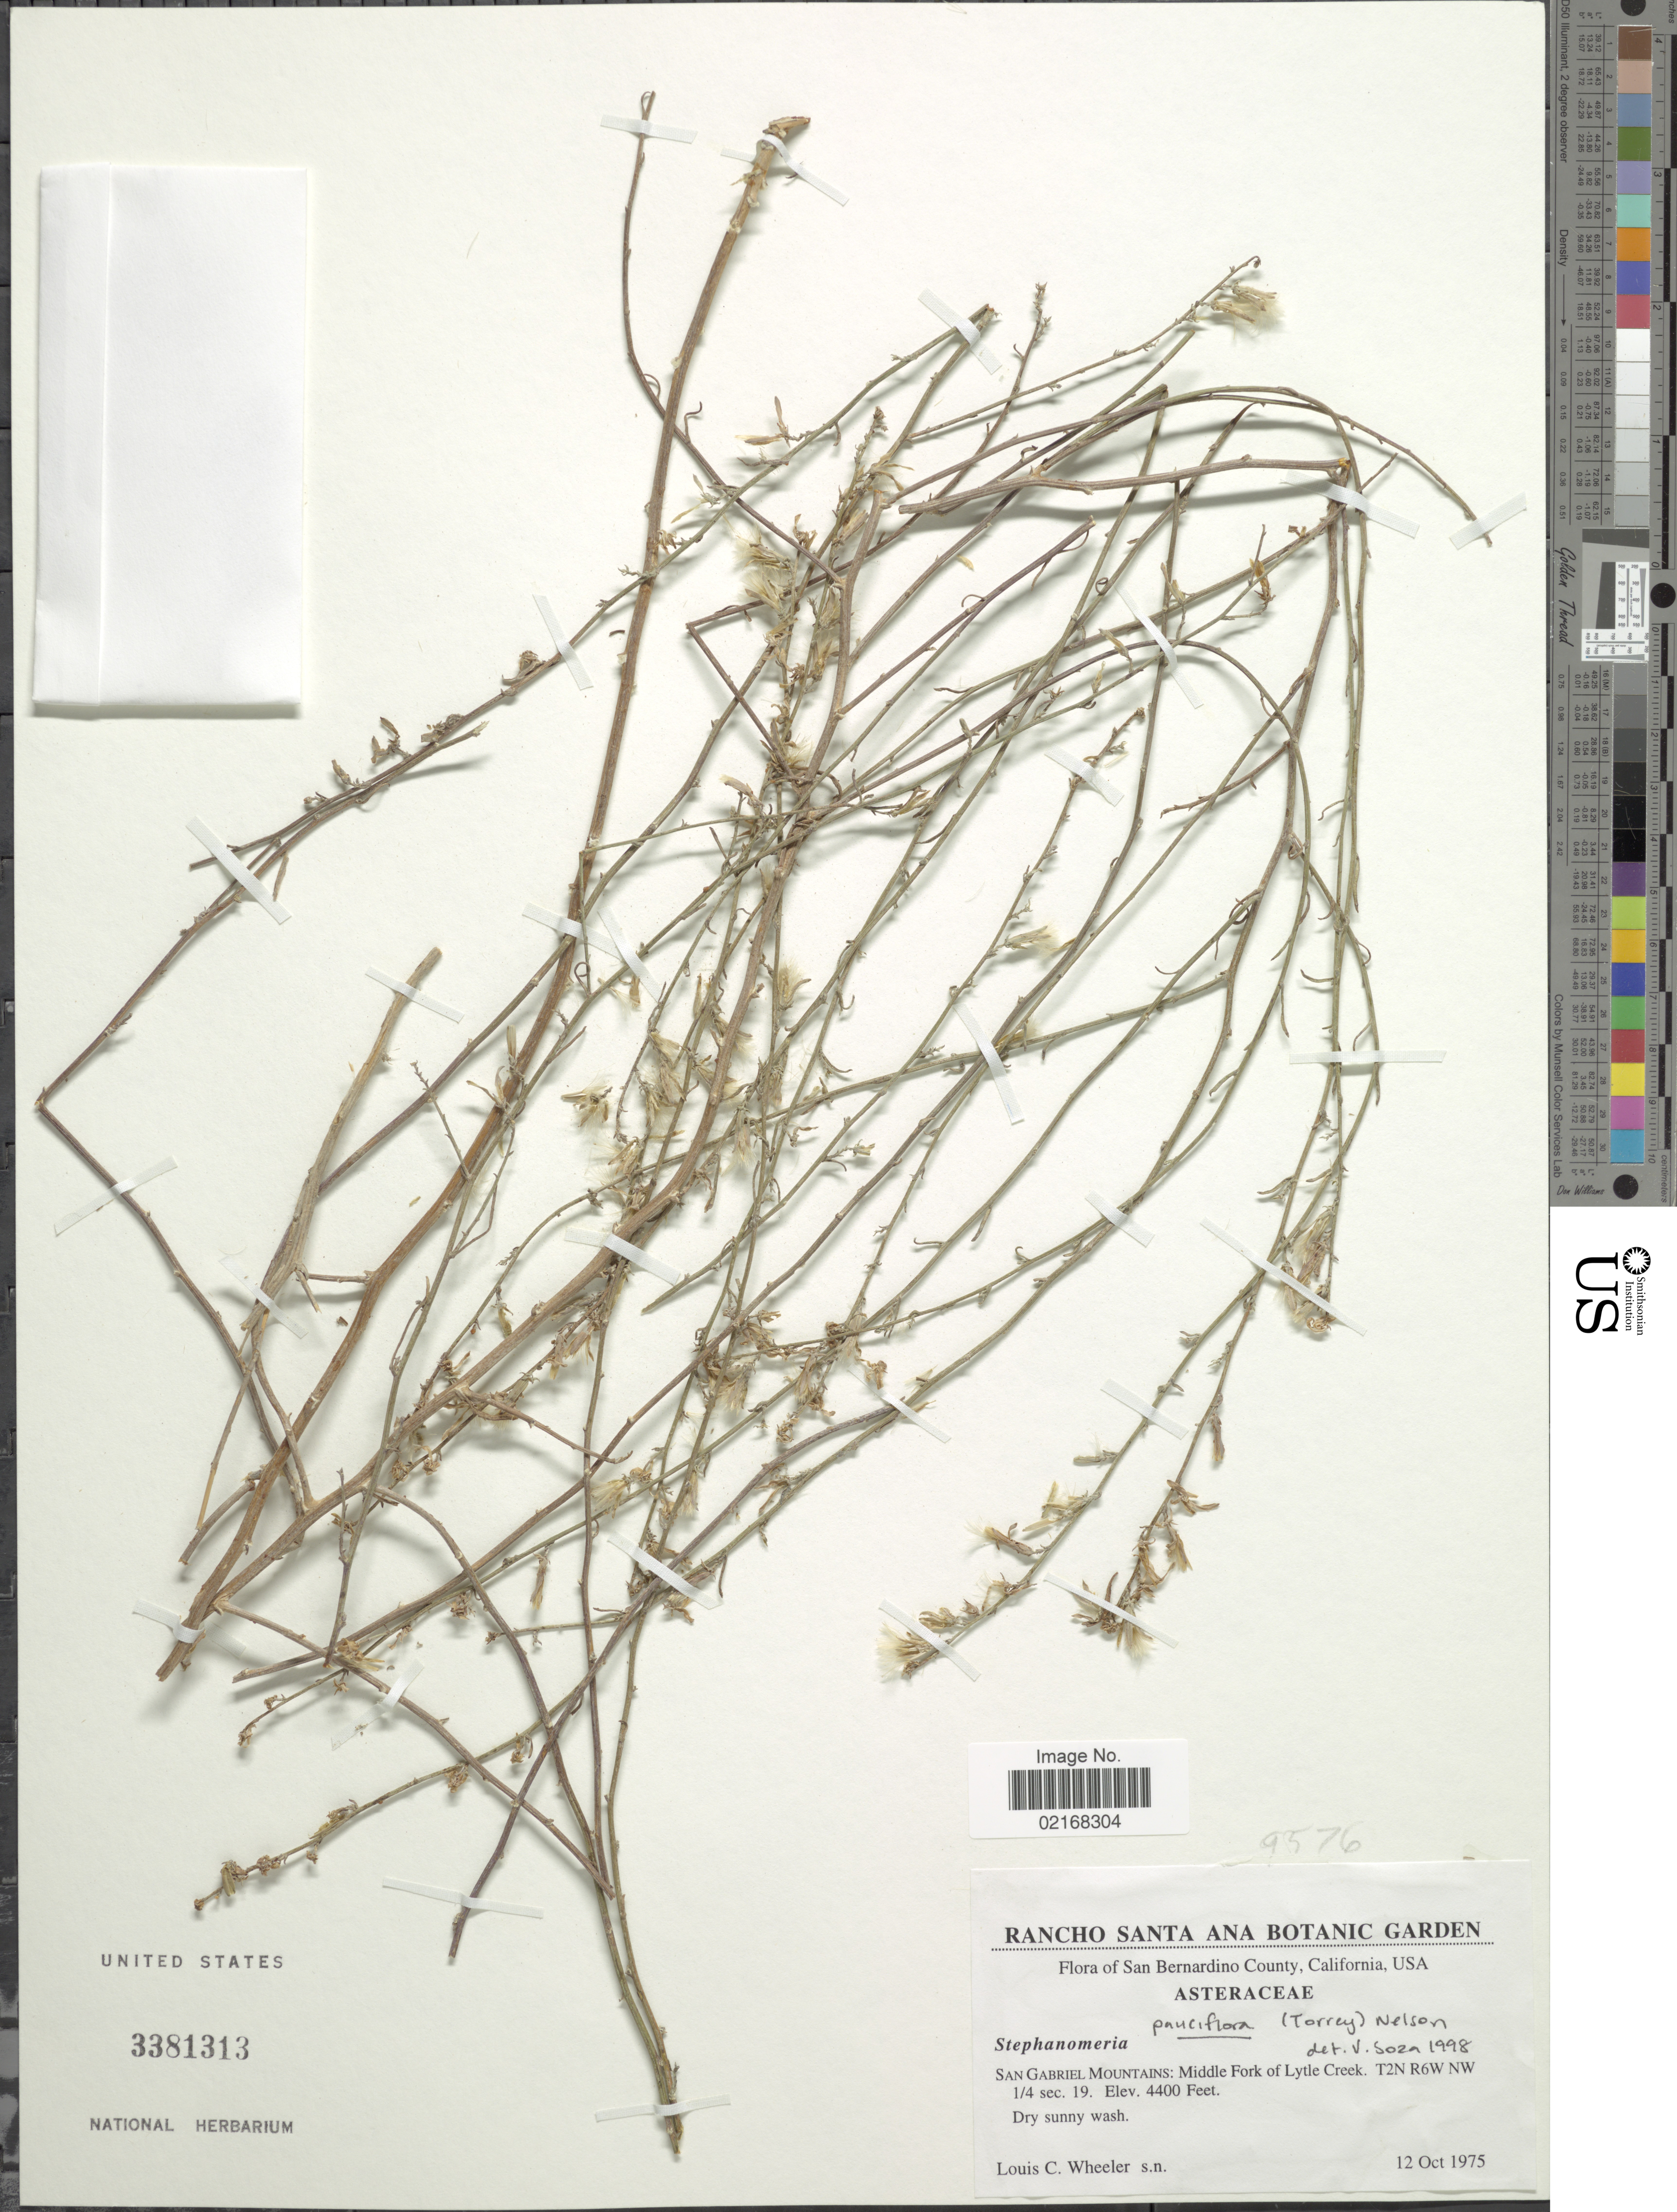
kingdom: Plantae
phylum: Tracheophyta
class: Magnoliopsida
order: Asterales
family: Asteraceae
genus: Stephanomeria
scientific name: Stephanomeria pauciflora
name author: (Torr.) A. Nelson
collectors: L. C. Wheeler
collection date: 1975-10-12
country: United States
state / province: California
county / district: San Bernardino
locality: San Bernardino County, California, USA. San Gabriel Mountains: Middle Fork of Lytle Creek. T2N R6W NW 1/4 sec. 19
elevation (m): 1341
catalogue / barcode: US 3381313